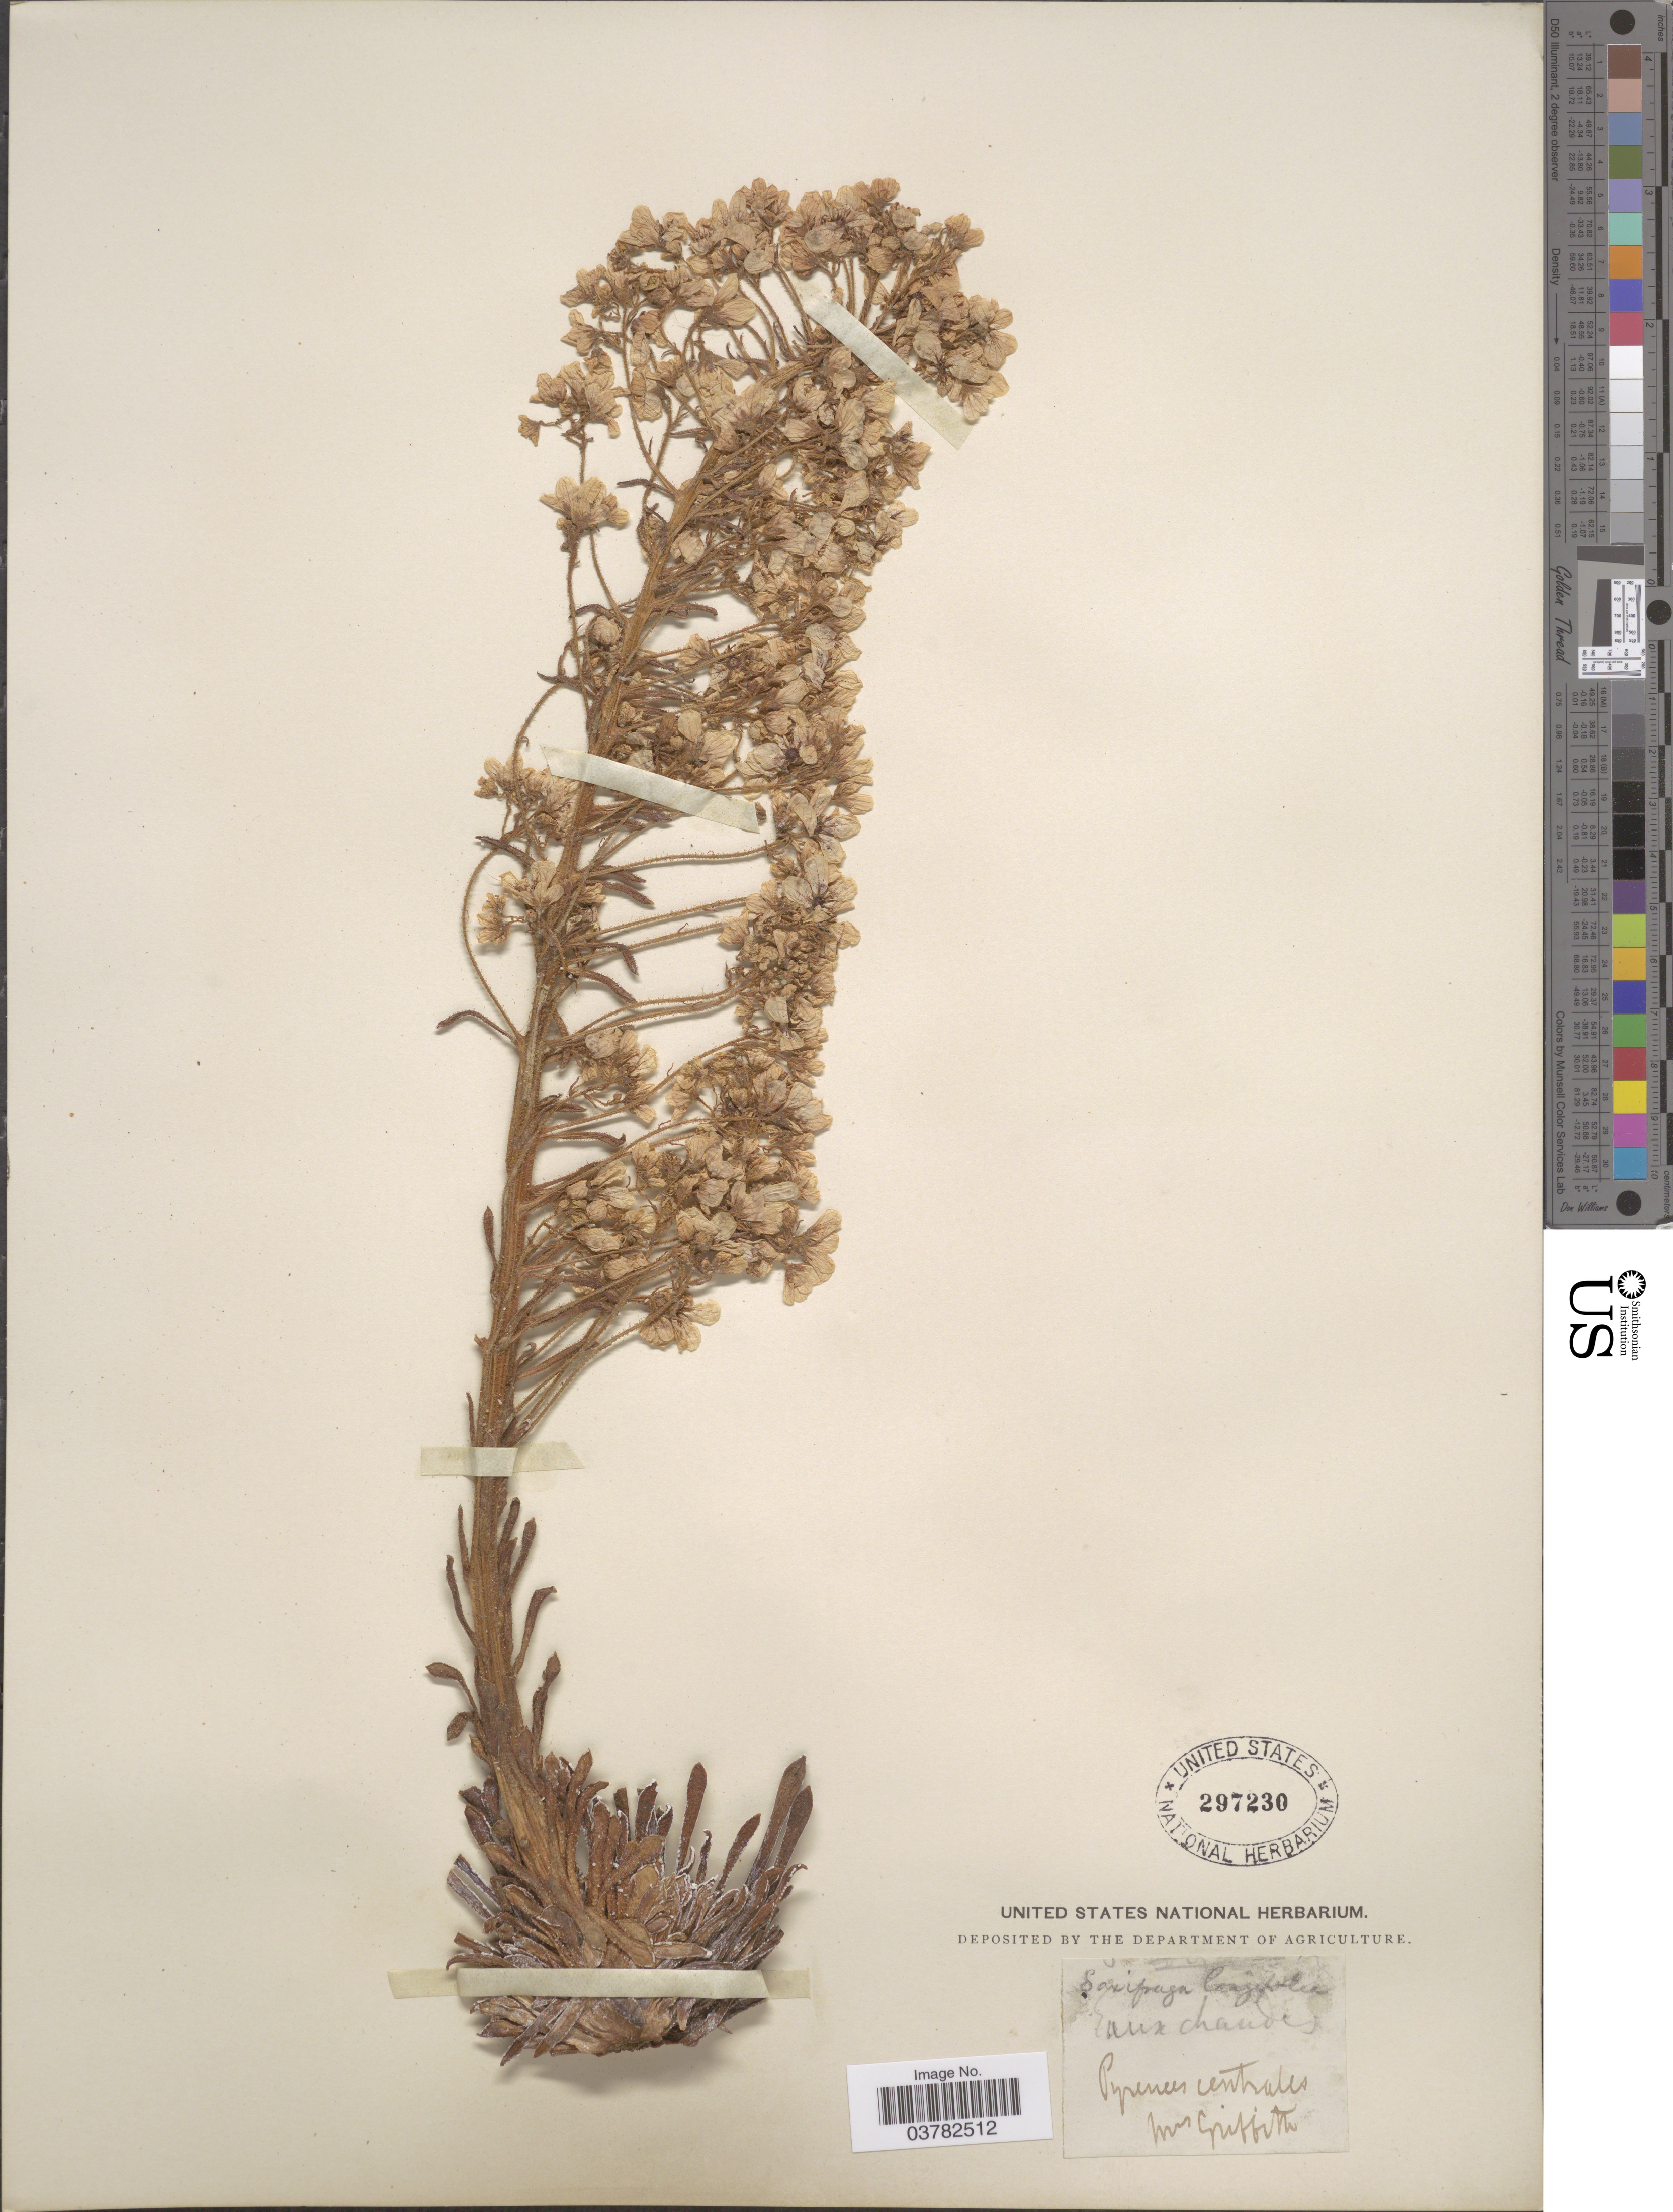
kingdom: Plantae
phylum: Tracheophyta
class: Magnoliopsida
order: Saxifragales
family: Saxifragaceae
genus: Saxifraga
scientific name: Saxifraga longifolia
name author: Lapeyr.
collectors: Griffith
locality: Pyrenees centrales.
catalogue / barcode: US 297230